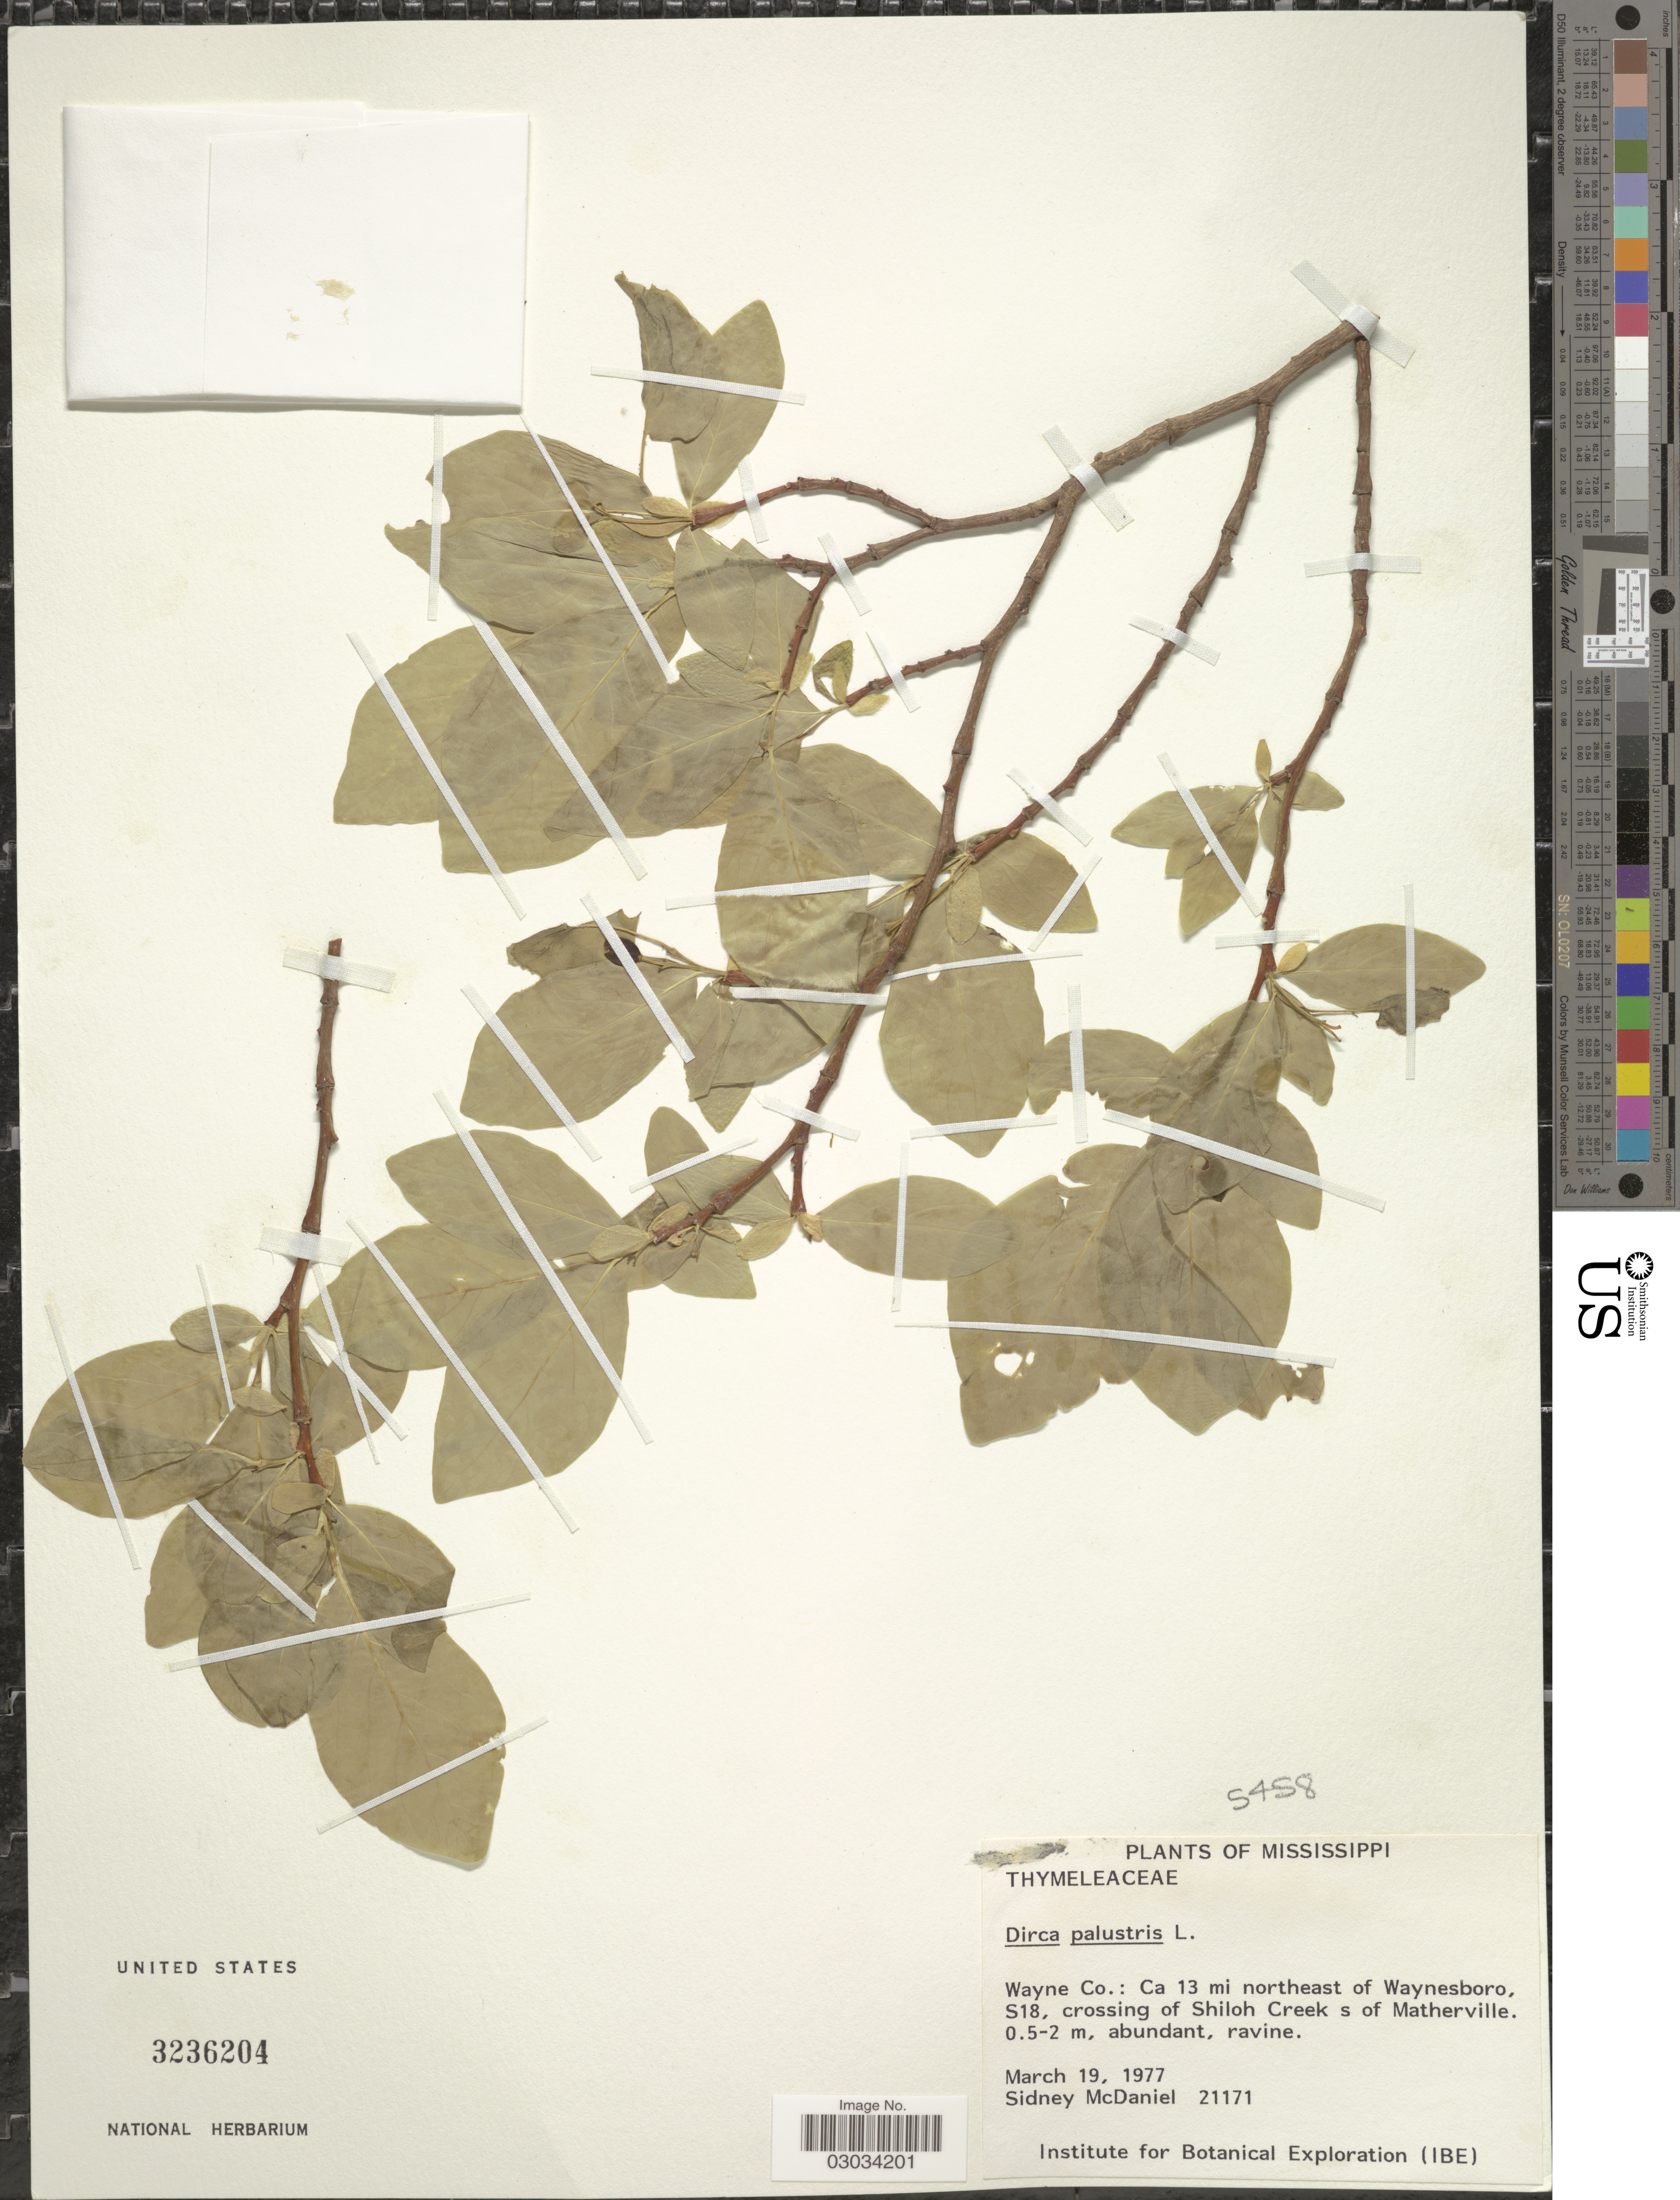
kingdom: Plantae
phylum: Tracheophyta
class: Magnoliopsida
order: Malvales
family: Thymelaeaceae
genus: Dirca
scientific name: Dirca palustris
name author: L.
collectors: S. McDaniel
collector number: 21171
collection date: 1977-03-19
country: United States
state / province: Mississippi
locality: Wayne Co.: Ca 13 mi northeast of Waynesboro, S18, crossing of Shiloh Creek s of Matherville.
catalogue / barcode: US 3236204